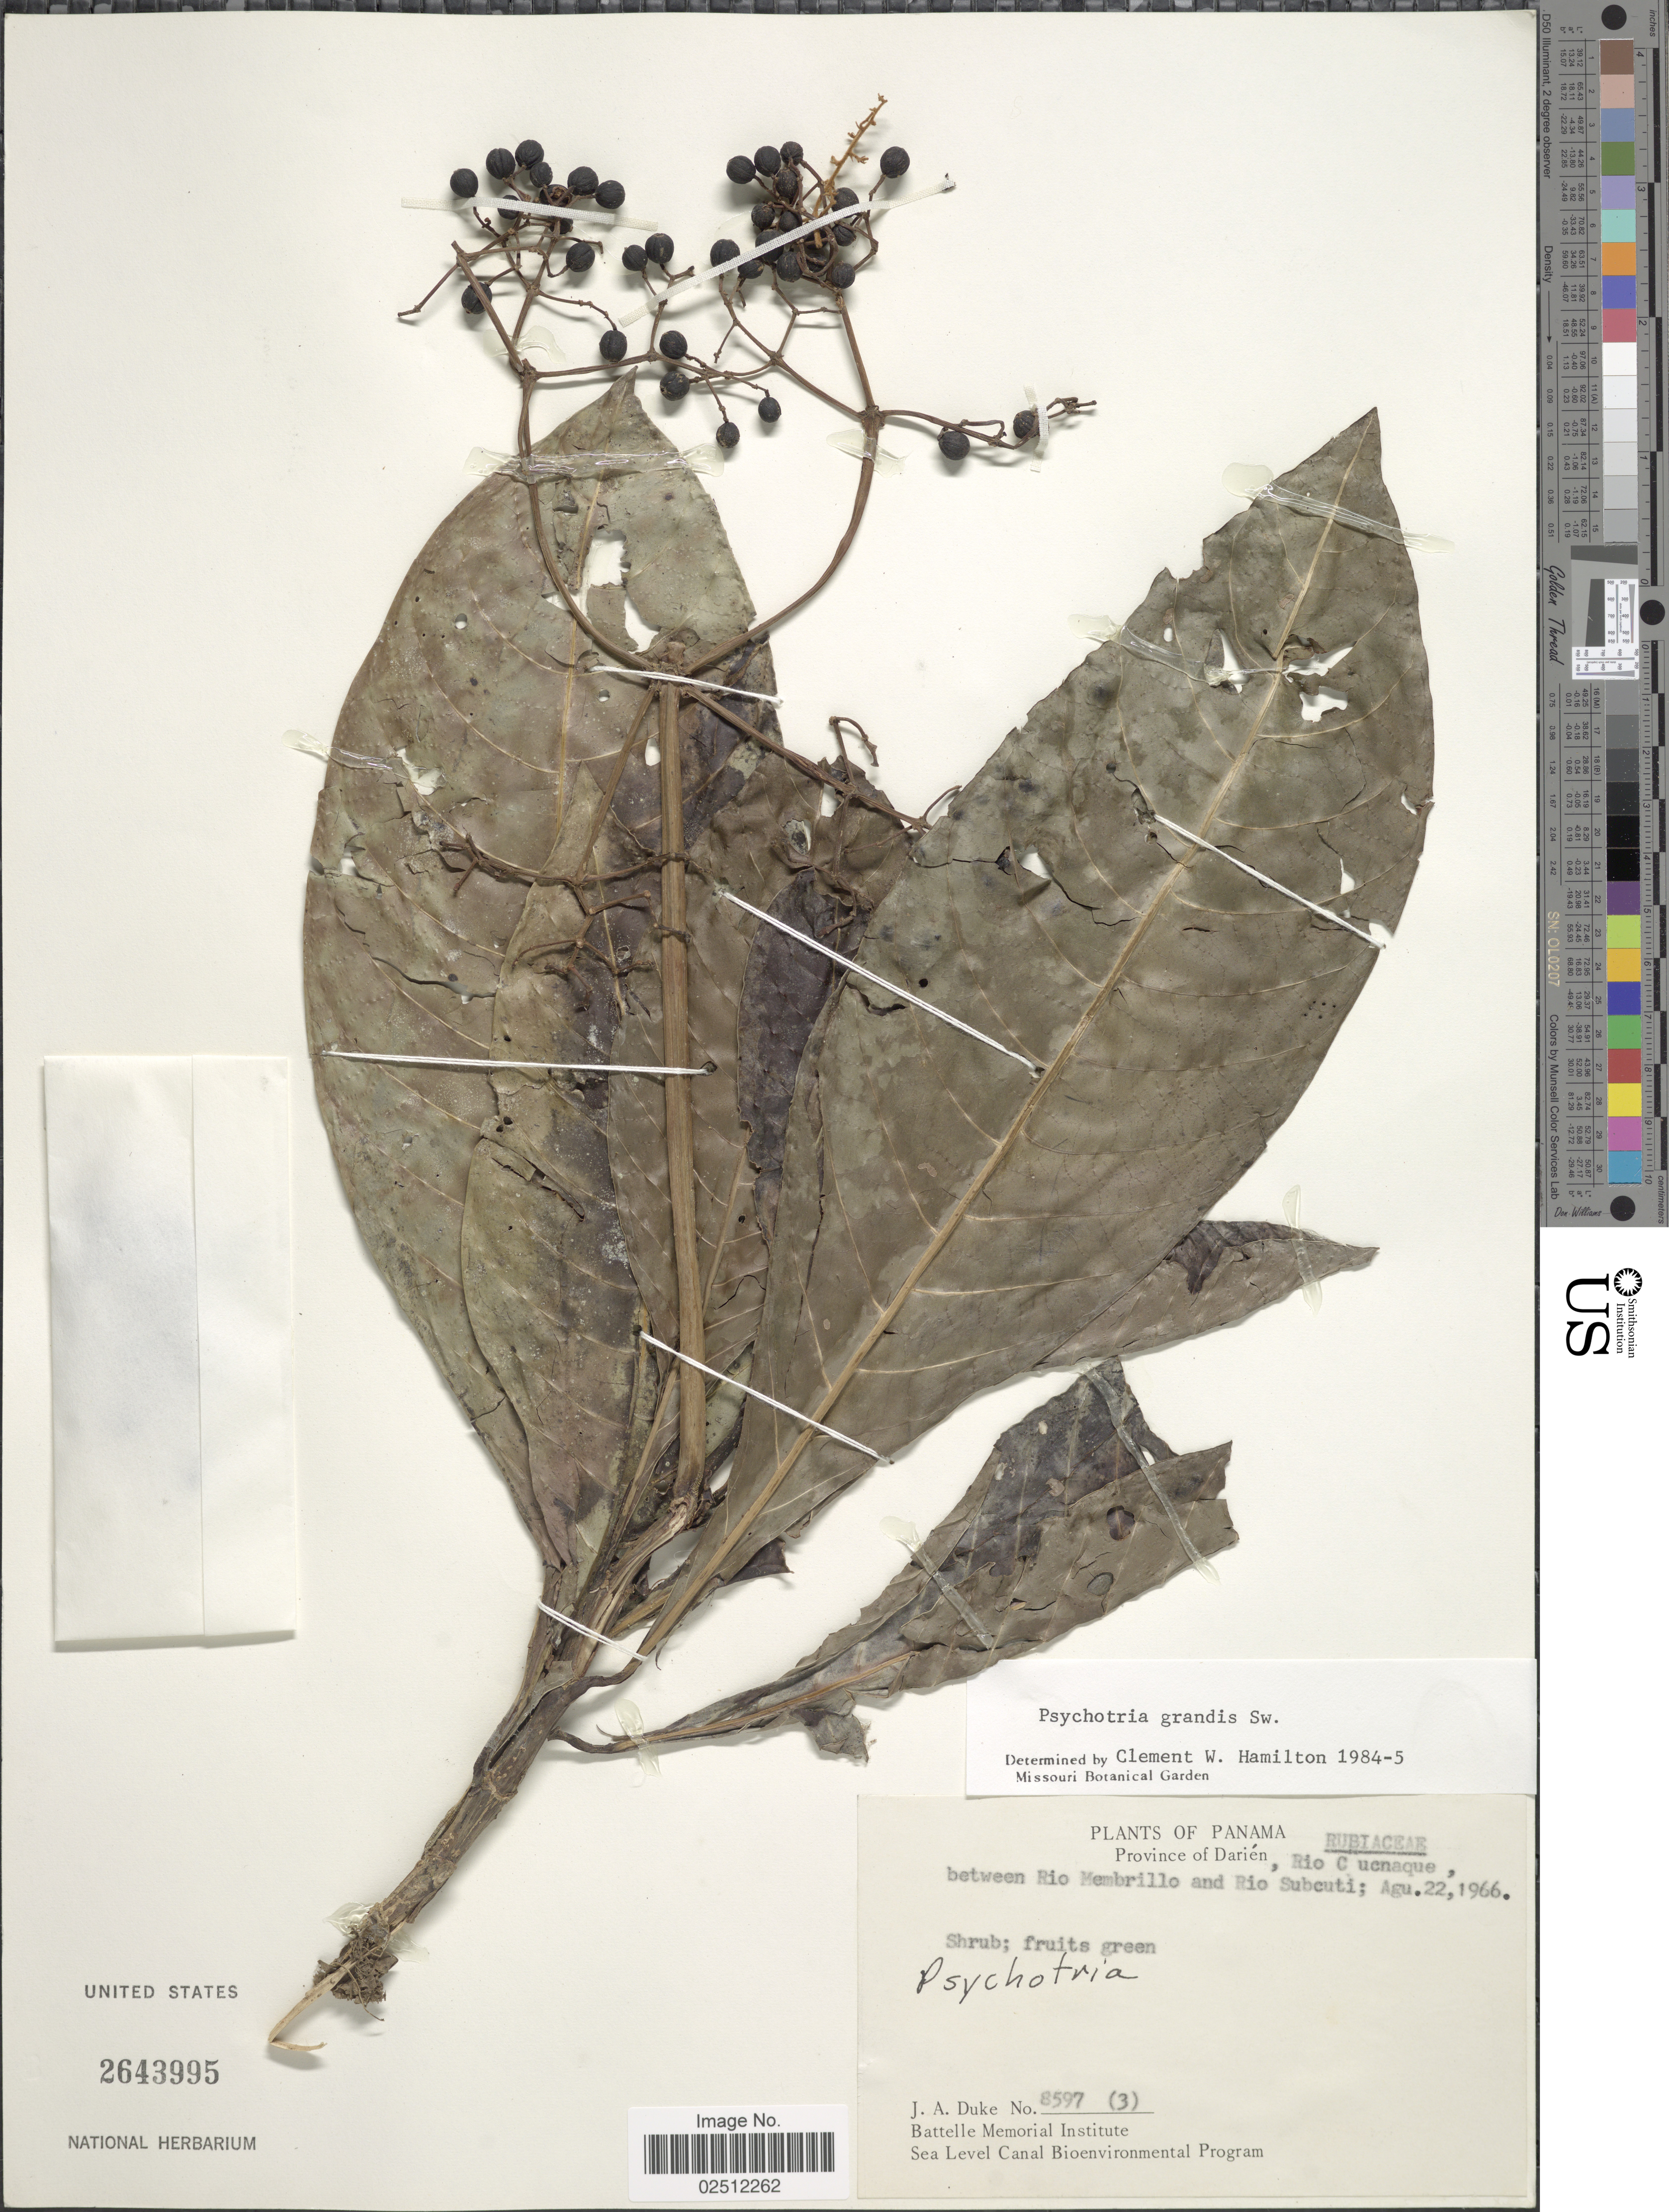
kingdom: Plantae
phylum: Tracheophyta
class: Magnoliopsida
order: Gentianales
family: Rubiaceae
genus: Psychotria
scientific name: Psychotria grandis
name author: Sw.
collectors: J. A. Duke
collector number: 8597 (3)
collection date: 1966-08-22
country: Panama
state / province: Darién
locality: Rio Cuncnaque, between Rio Membrillo and Rio Subcuti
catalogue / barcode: US 2643995